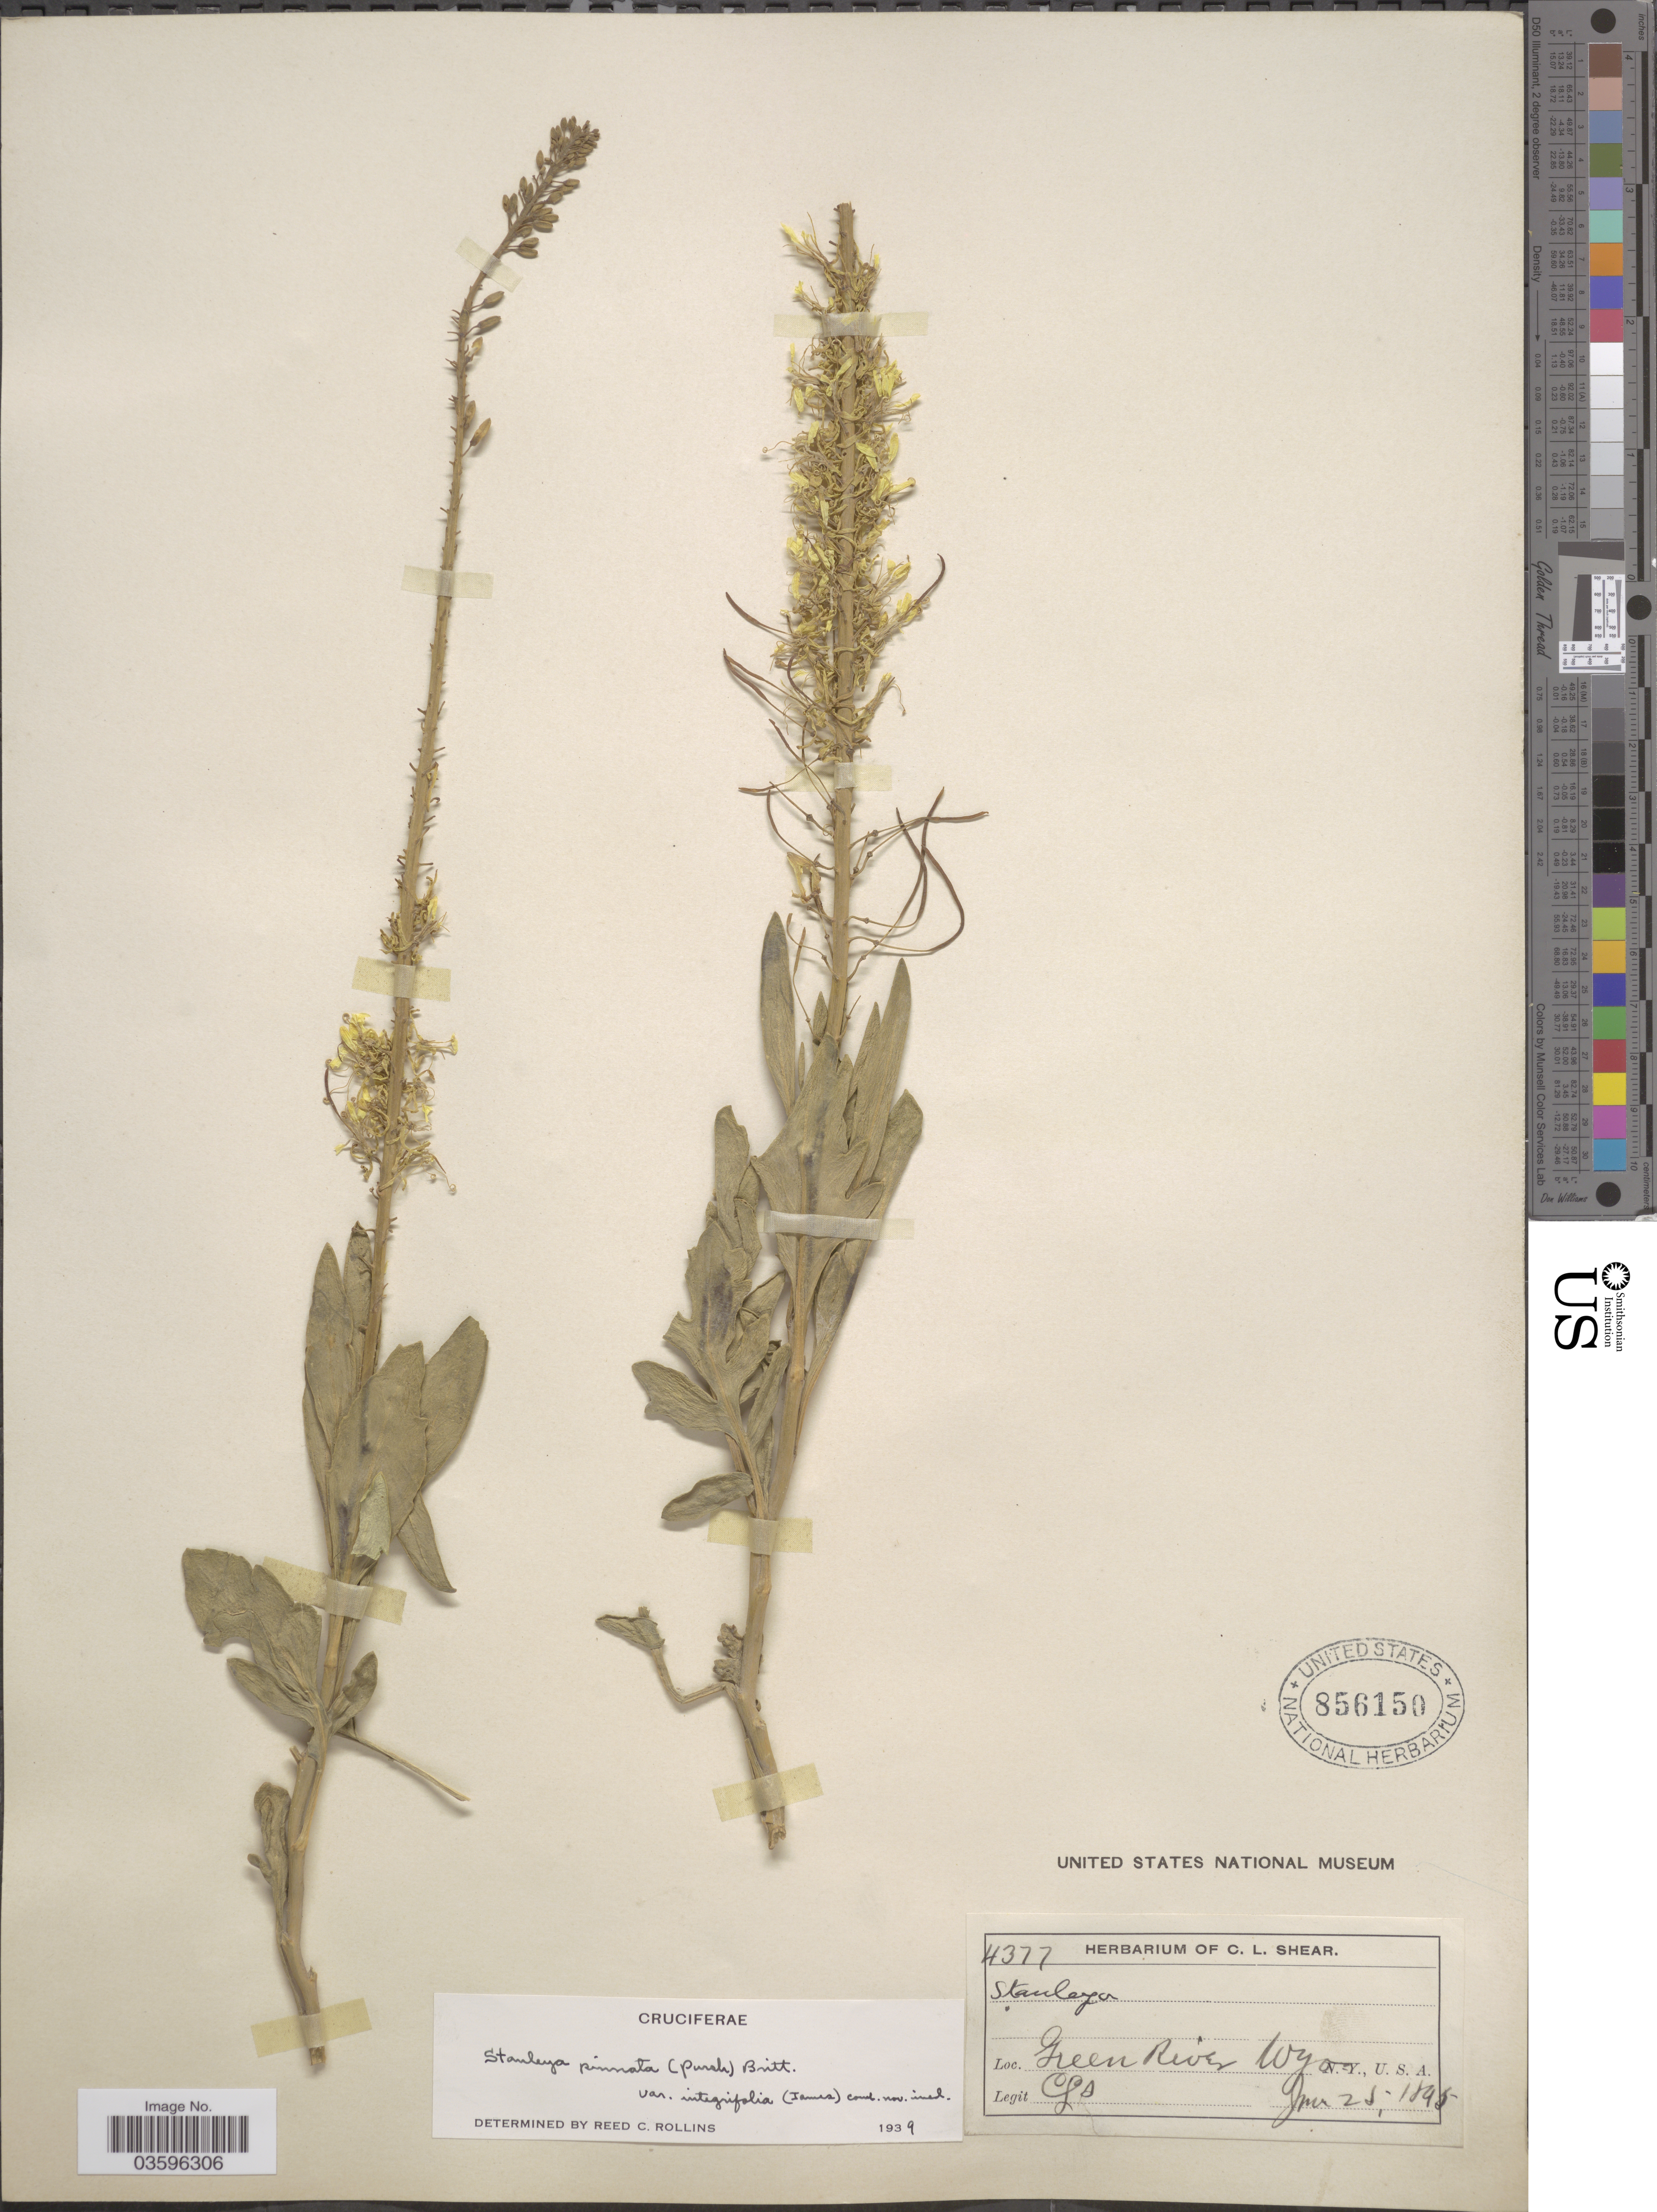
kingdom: Plantae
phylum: Tracheophyta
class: Magnoliopsida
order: Brassicales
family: Brassicaceae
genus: Stanleya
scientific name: Stanleya pinnata var. integrifolia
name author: (E. James) Rollins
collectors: C. L. Shear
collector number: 4377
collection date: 1895-06-25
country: United States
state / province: Wyoming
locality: Green River, U.S.A.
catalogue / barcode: US 856150